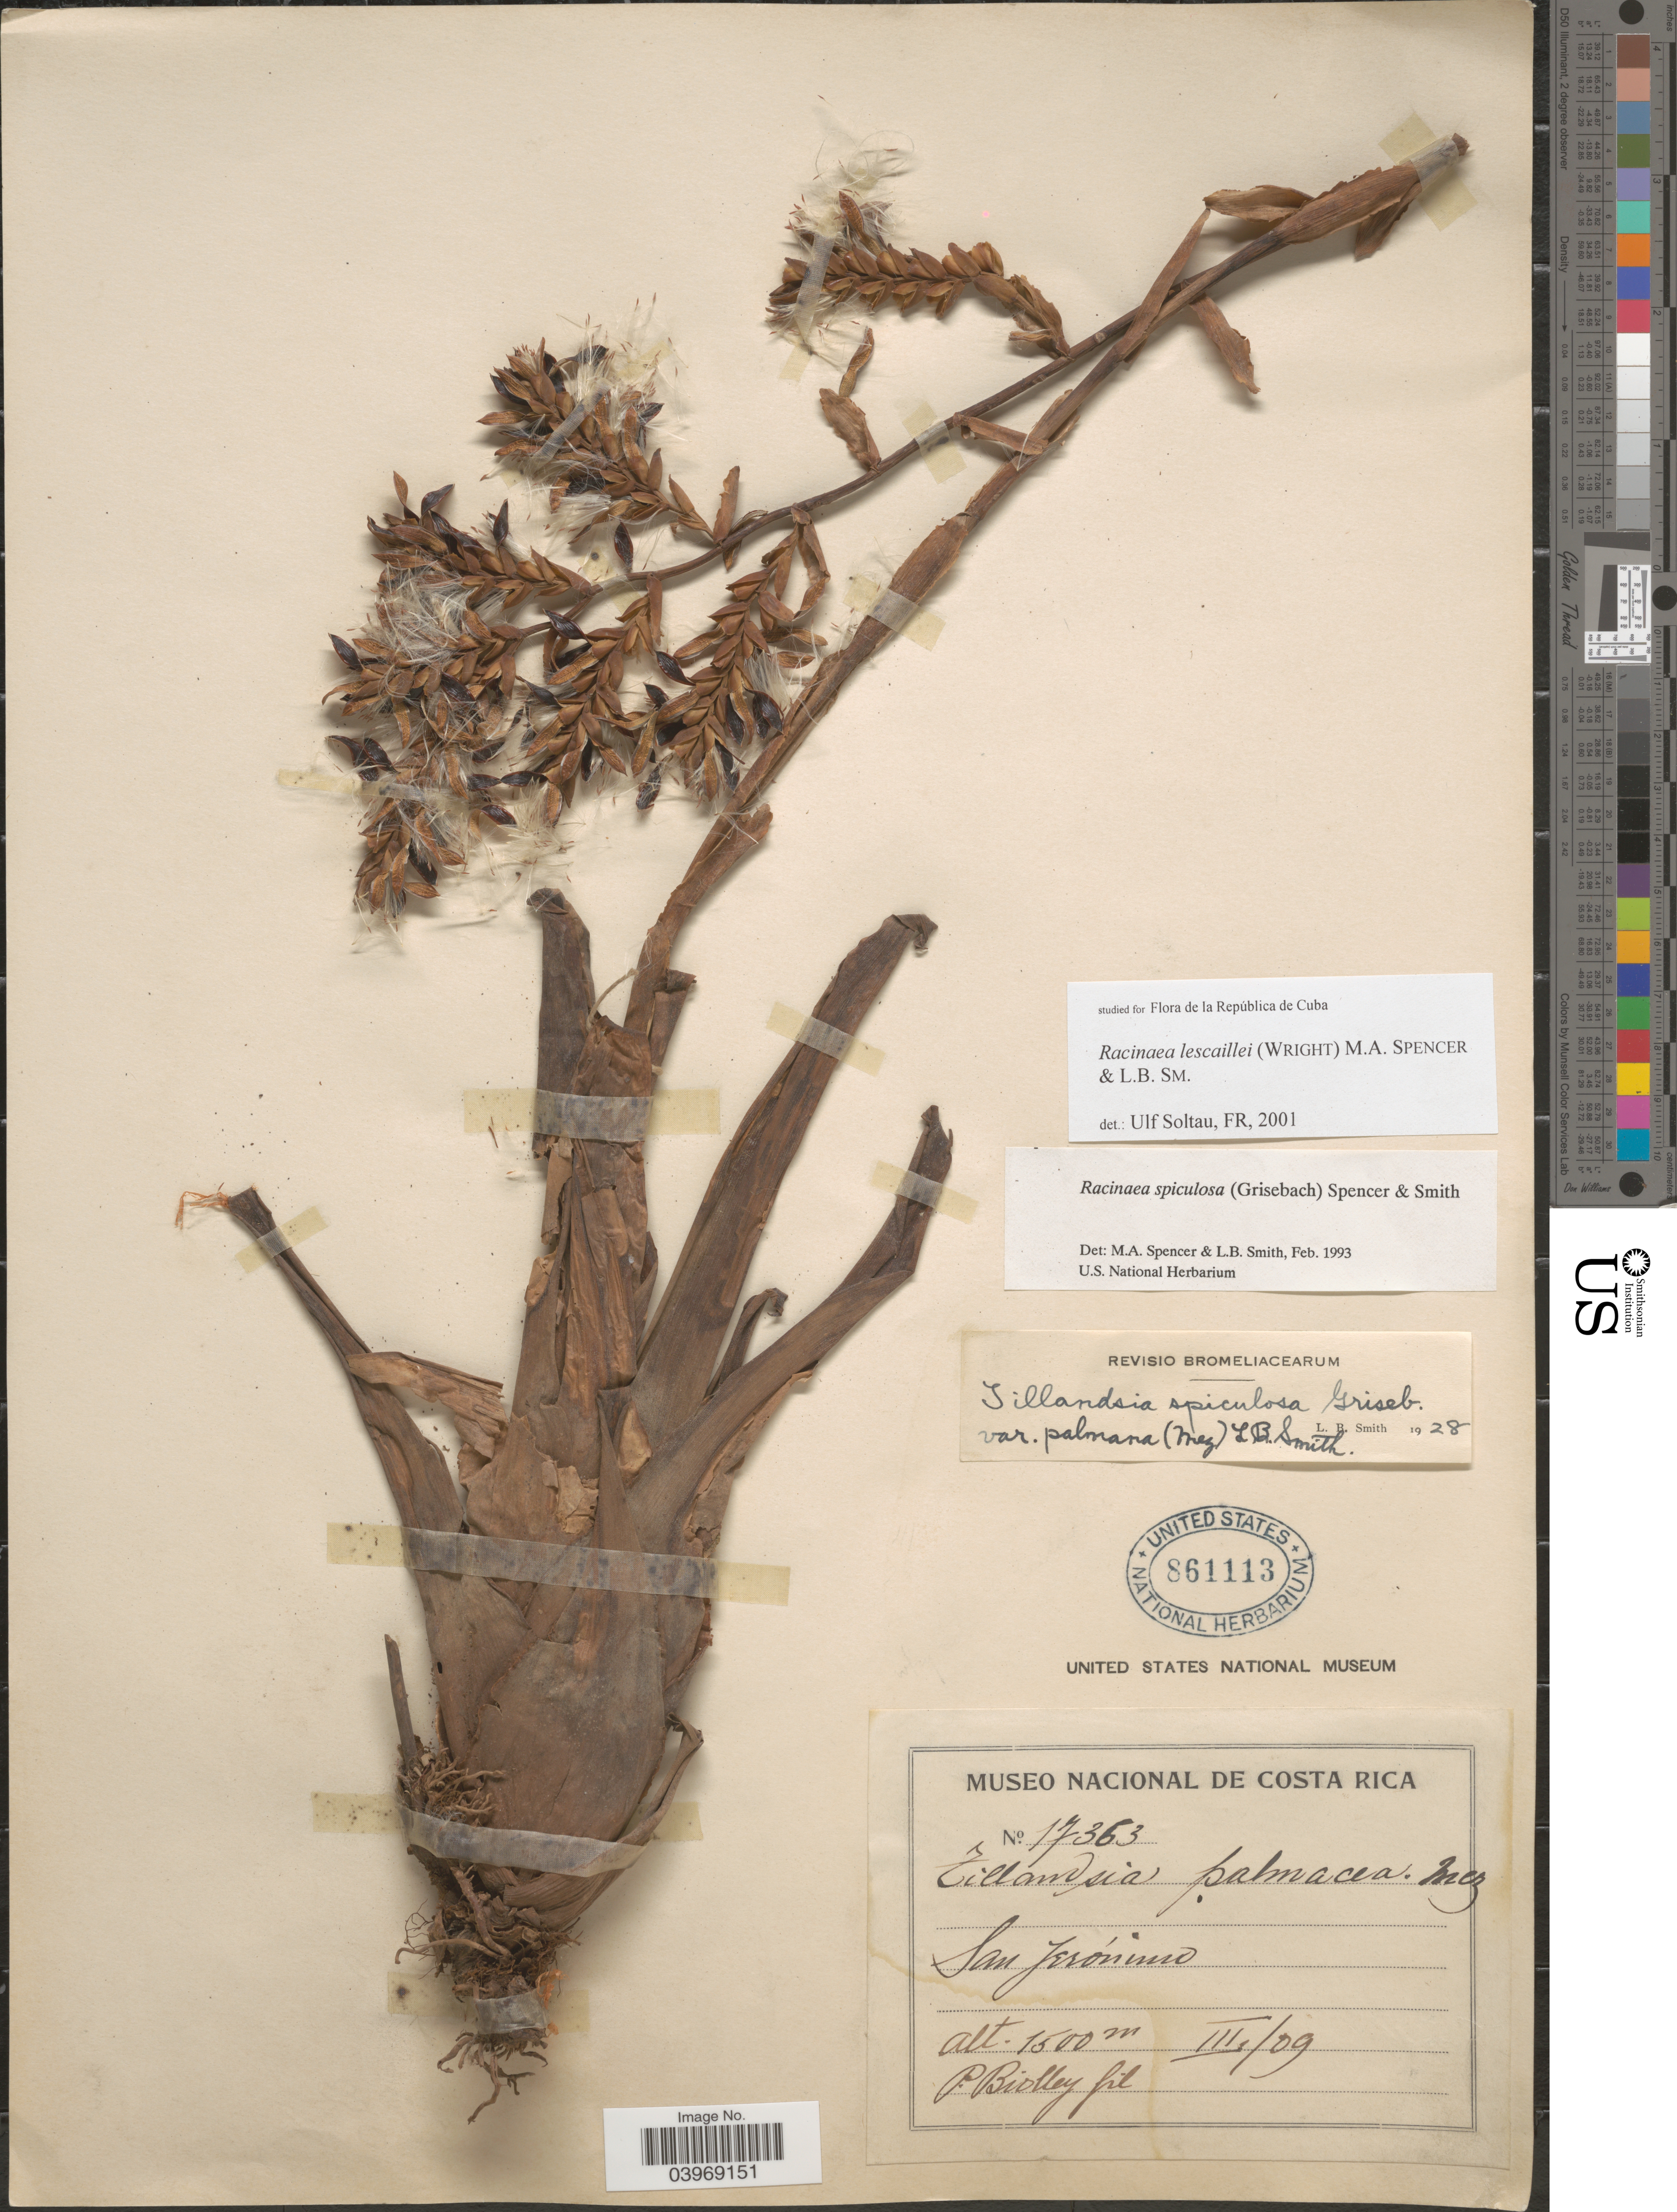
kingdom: Plantae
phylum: Tracheophyta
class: Liliopsida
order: Poales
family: Bromeliaceae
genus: Racinaea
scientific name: Racinaea lescaillei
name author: (C. Wright) M.A. Spencer & L.B. Sm.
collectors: P. Biolley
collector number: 17363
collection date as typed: Transcribed d/m/y: /3/9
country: Costa Rica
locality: San Jerónimo.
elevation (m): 1500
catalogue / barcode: US 861113